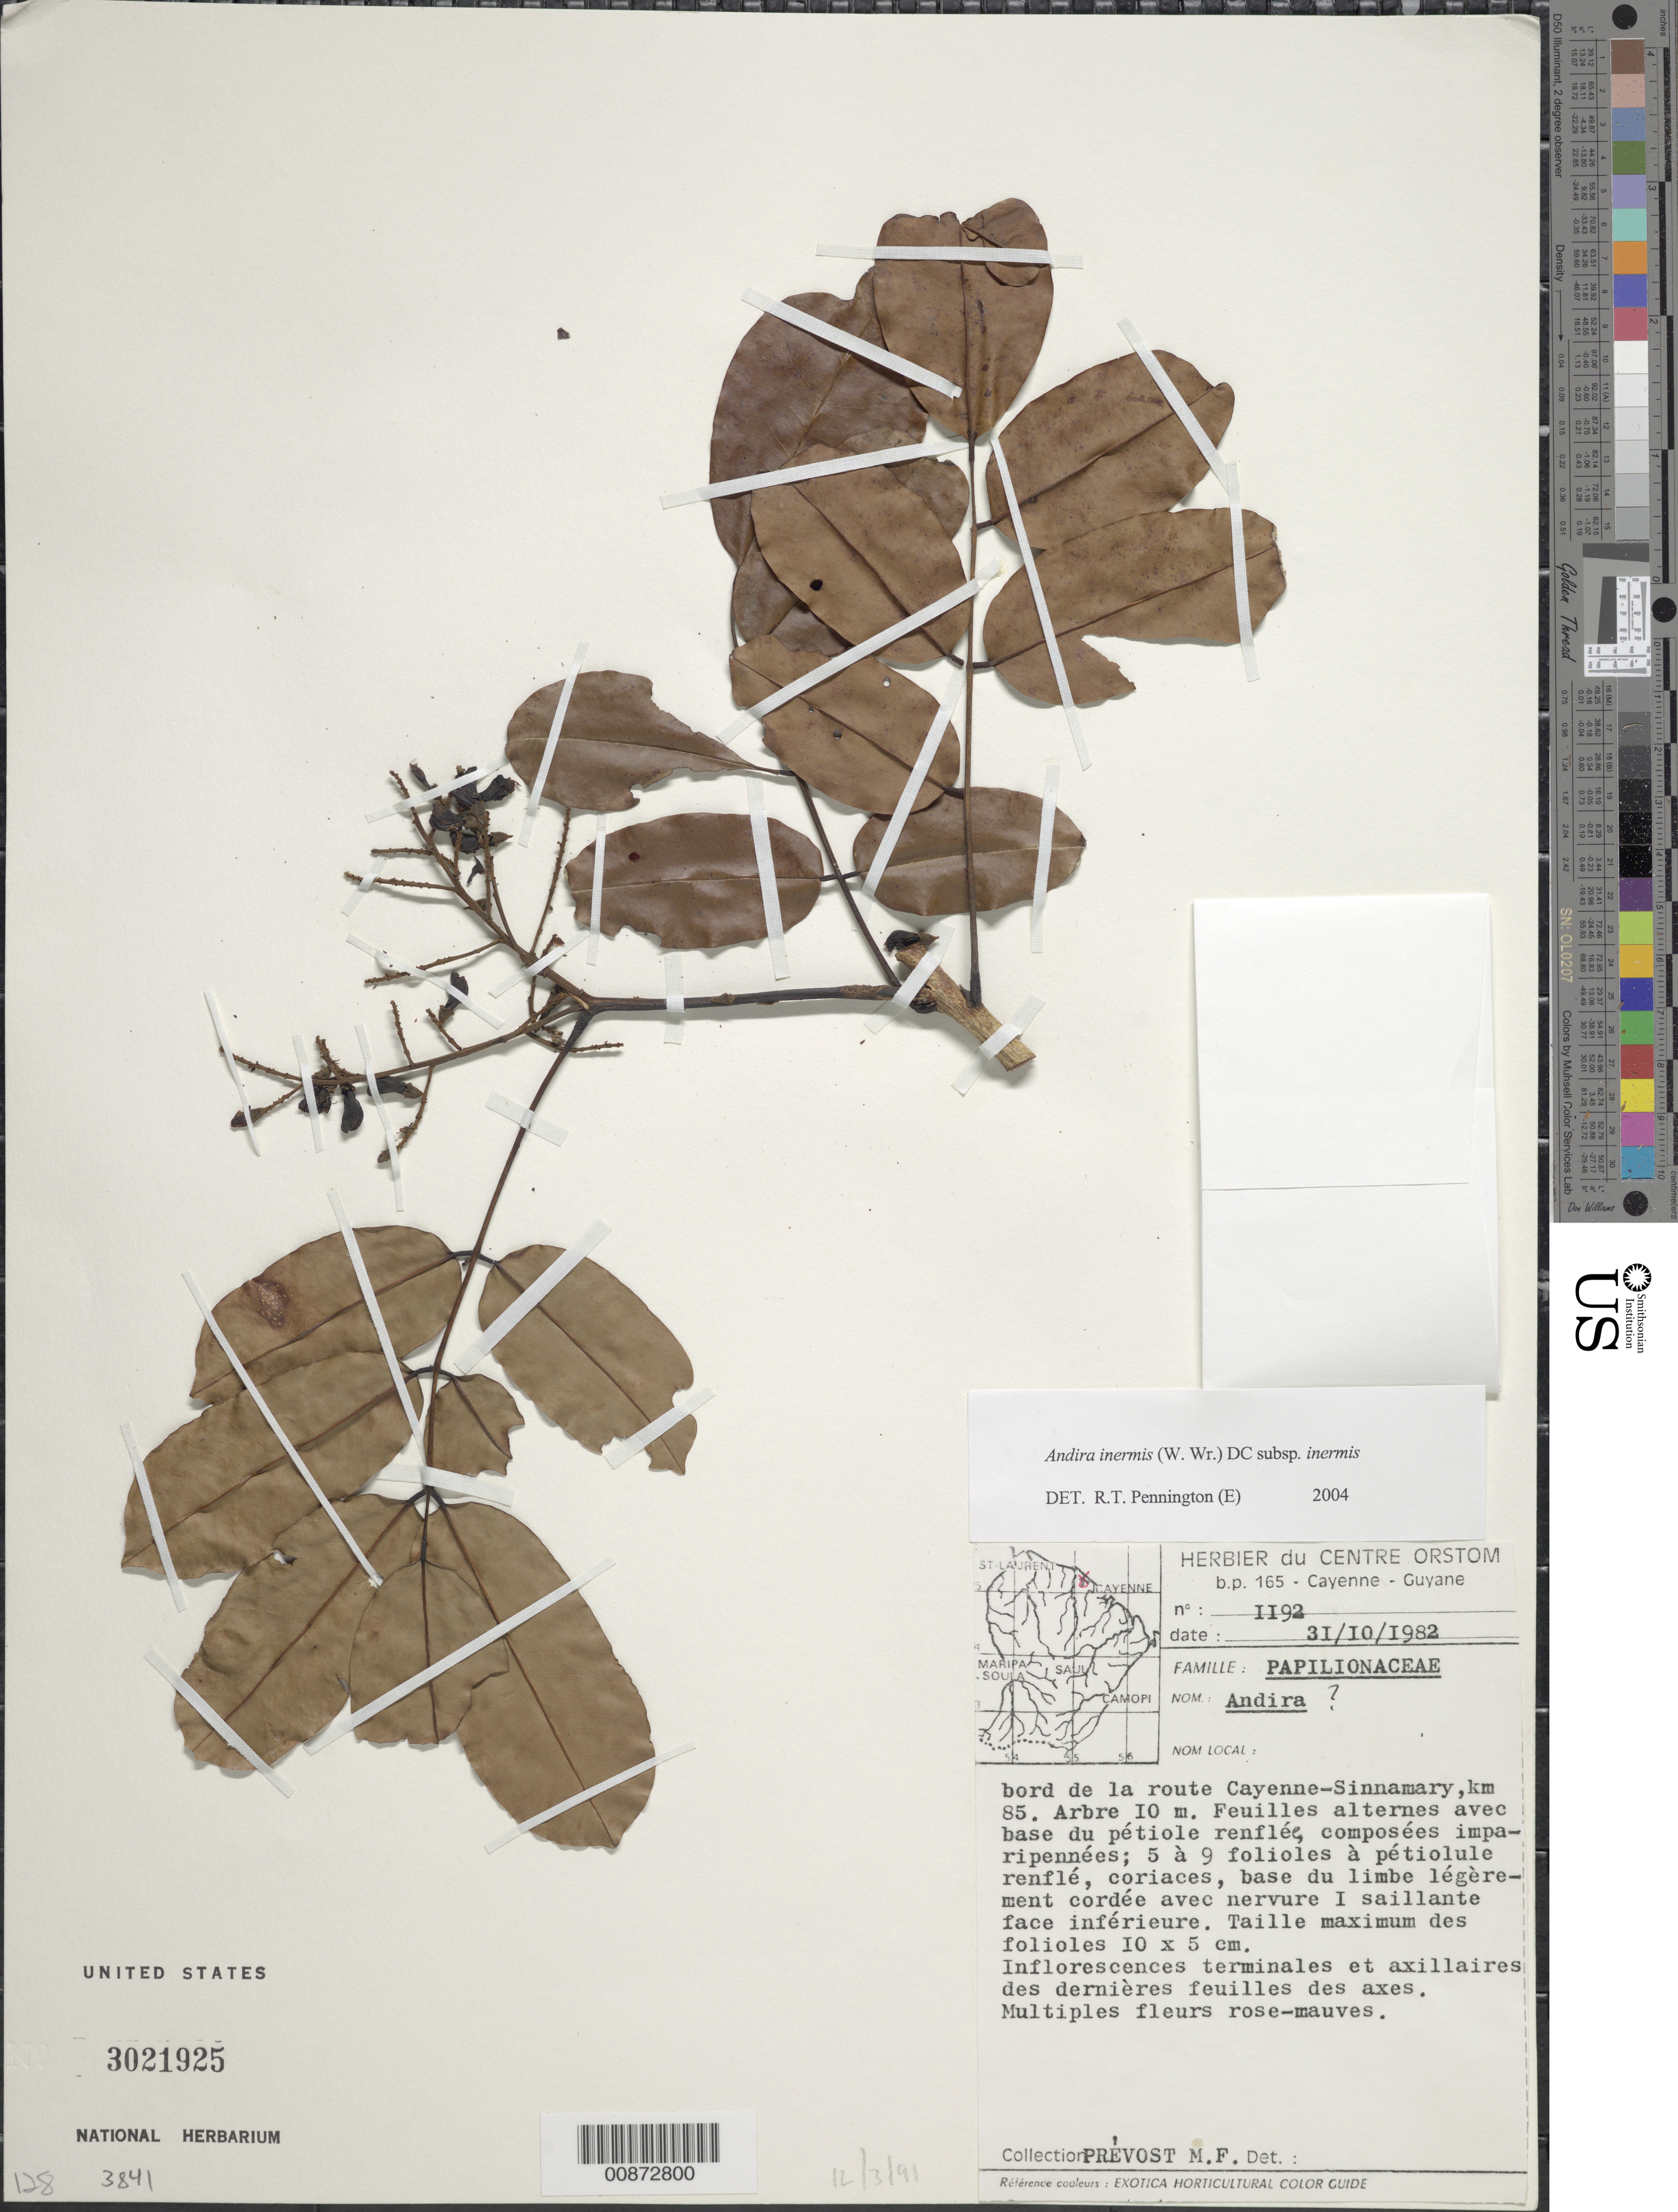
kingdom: Plantae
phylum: Tracheophyta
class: Magnoliopsida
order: Fabales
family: Fabaceae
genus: Andira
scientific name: Andira inermis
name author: (W. Wright) Kunth ex DC.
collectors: M.-F. Prévost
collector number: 1192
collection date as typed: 31-Oct-82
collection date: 1982-10-31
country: French Guiana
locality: Route Cayenne-Sinnamary, km 85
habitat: Bord de la route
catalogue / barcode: US 3021925